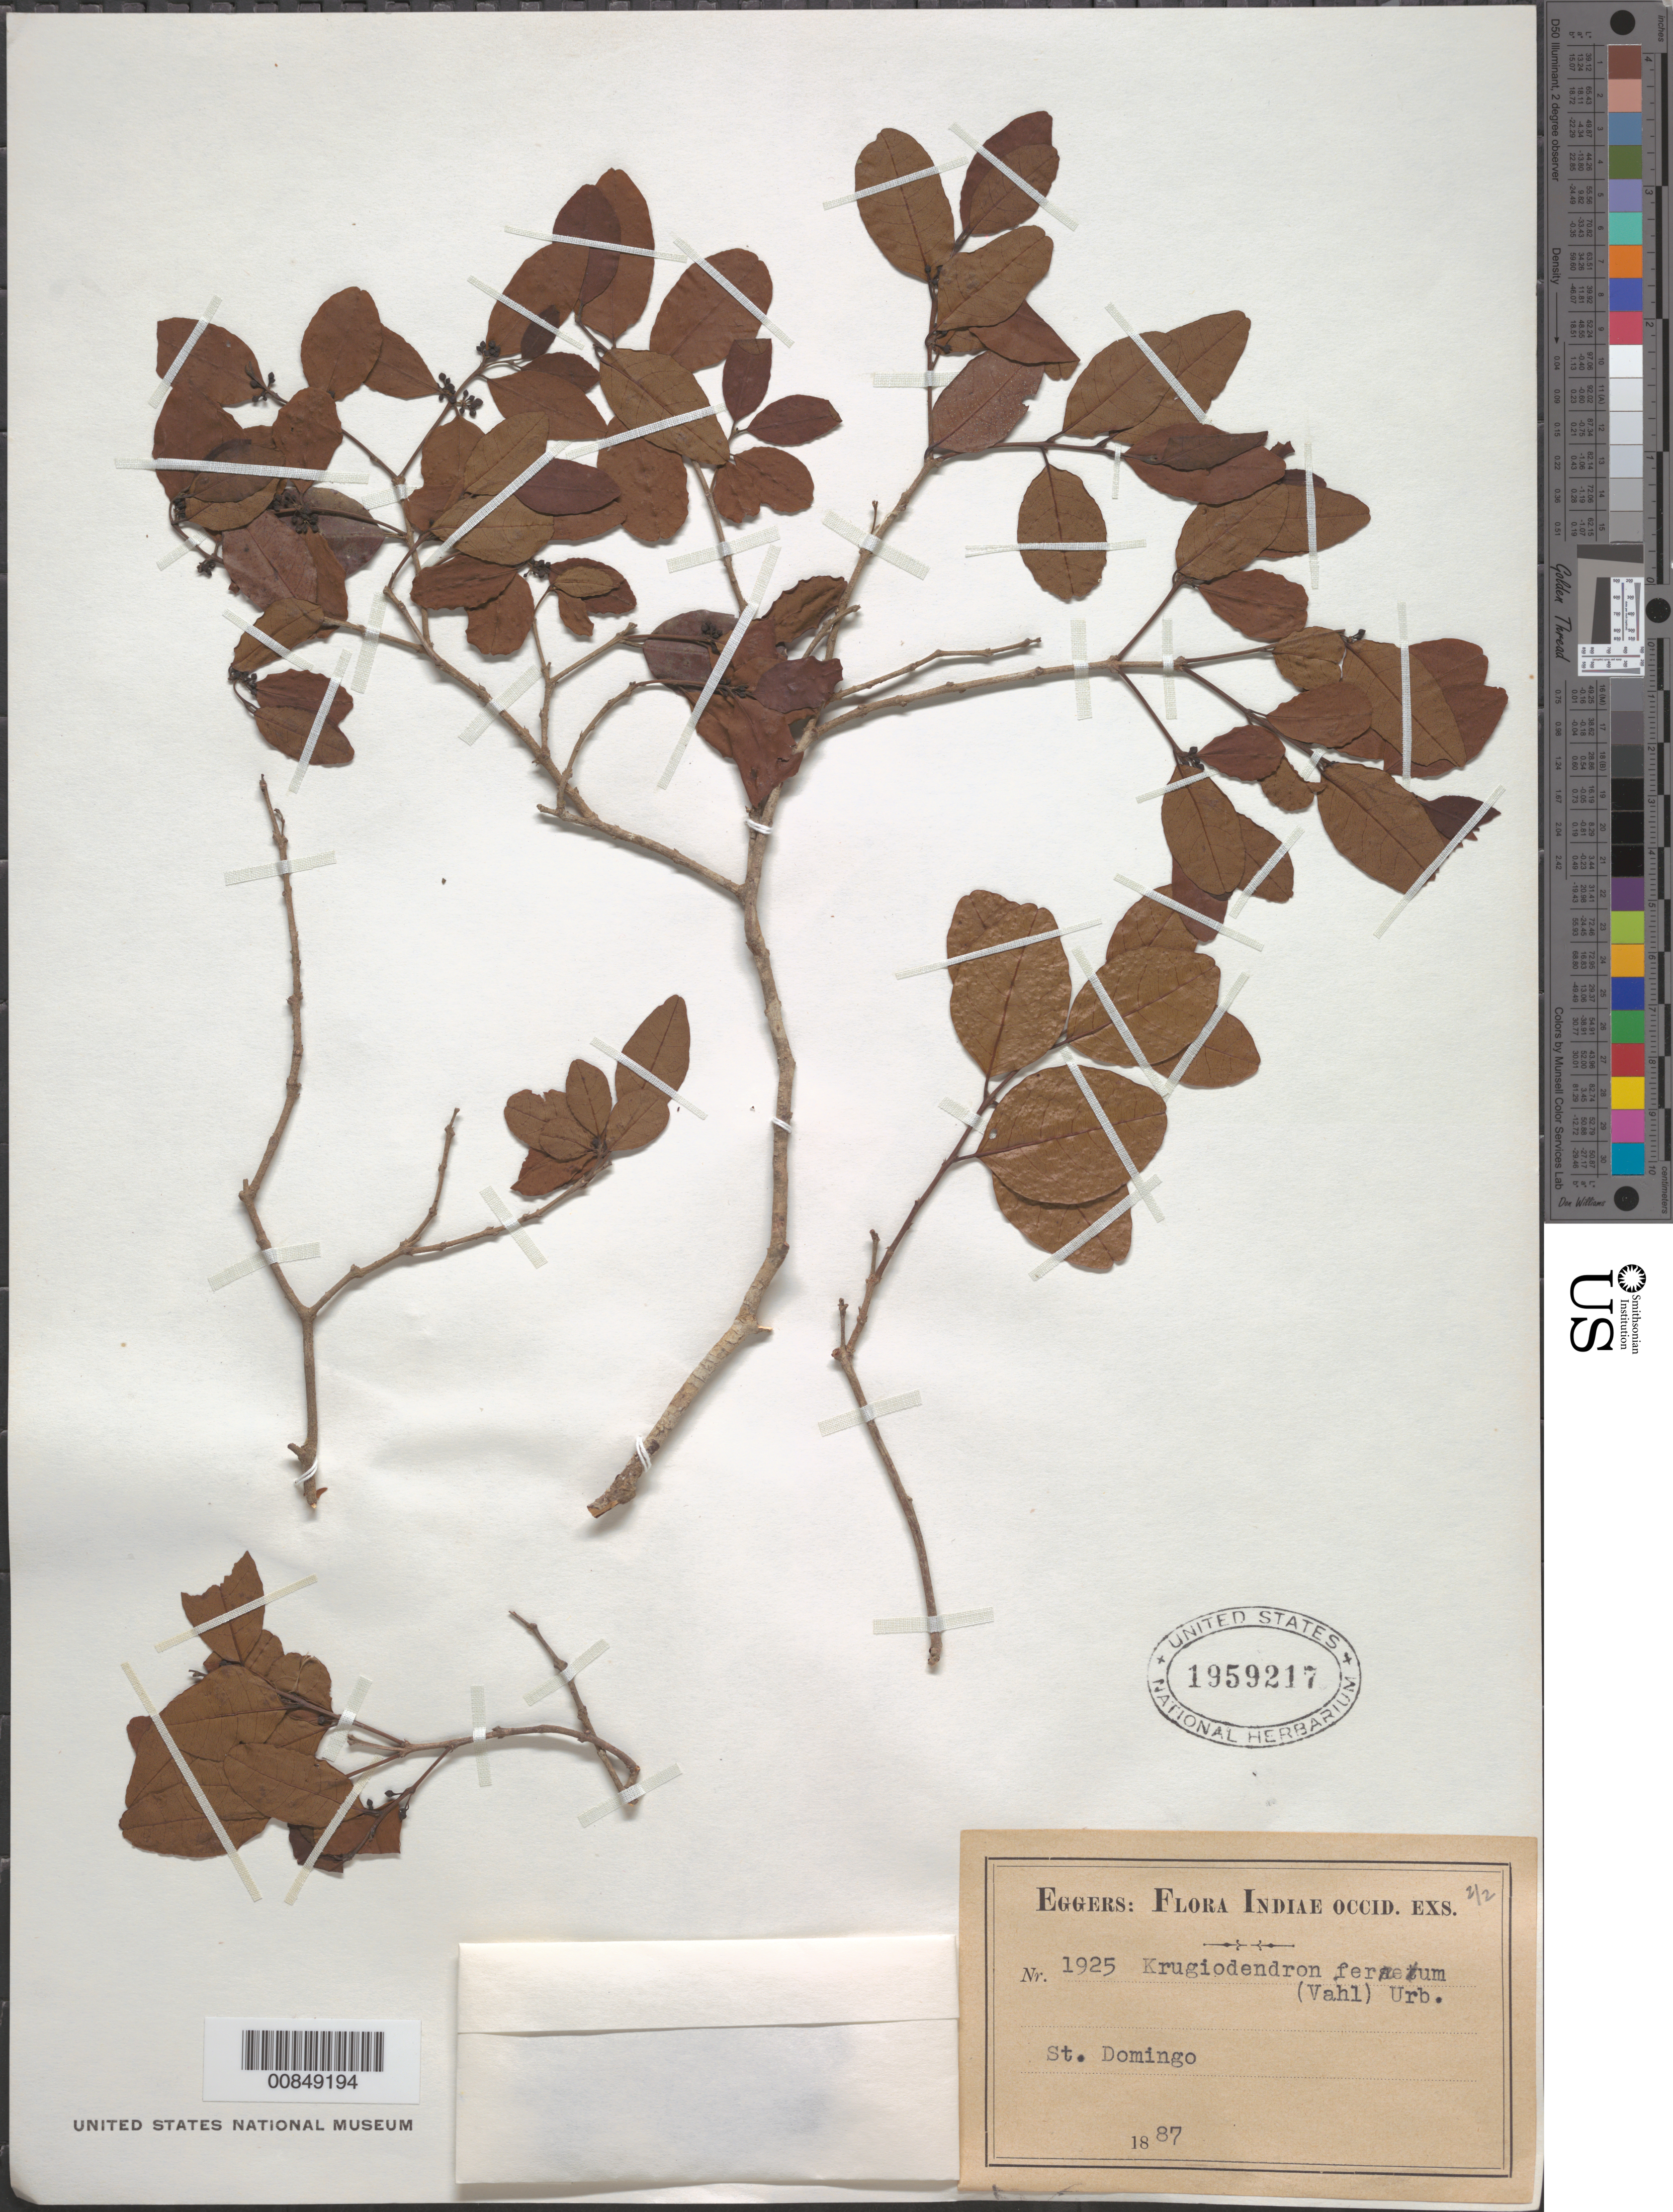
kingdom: Plantae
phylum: Tracheophyta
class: Magnoliopsida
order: Rosales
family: Rhamnaceae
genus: Krugiodendron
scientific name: Krugiodendron ferreum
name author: (Vahl) Urb.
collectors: H. F. A. von Eggers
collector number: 1925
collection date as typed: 1887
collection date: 1887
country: Dominican Republic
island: Hispaniola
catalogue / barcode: US 1959217